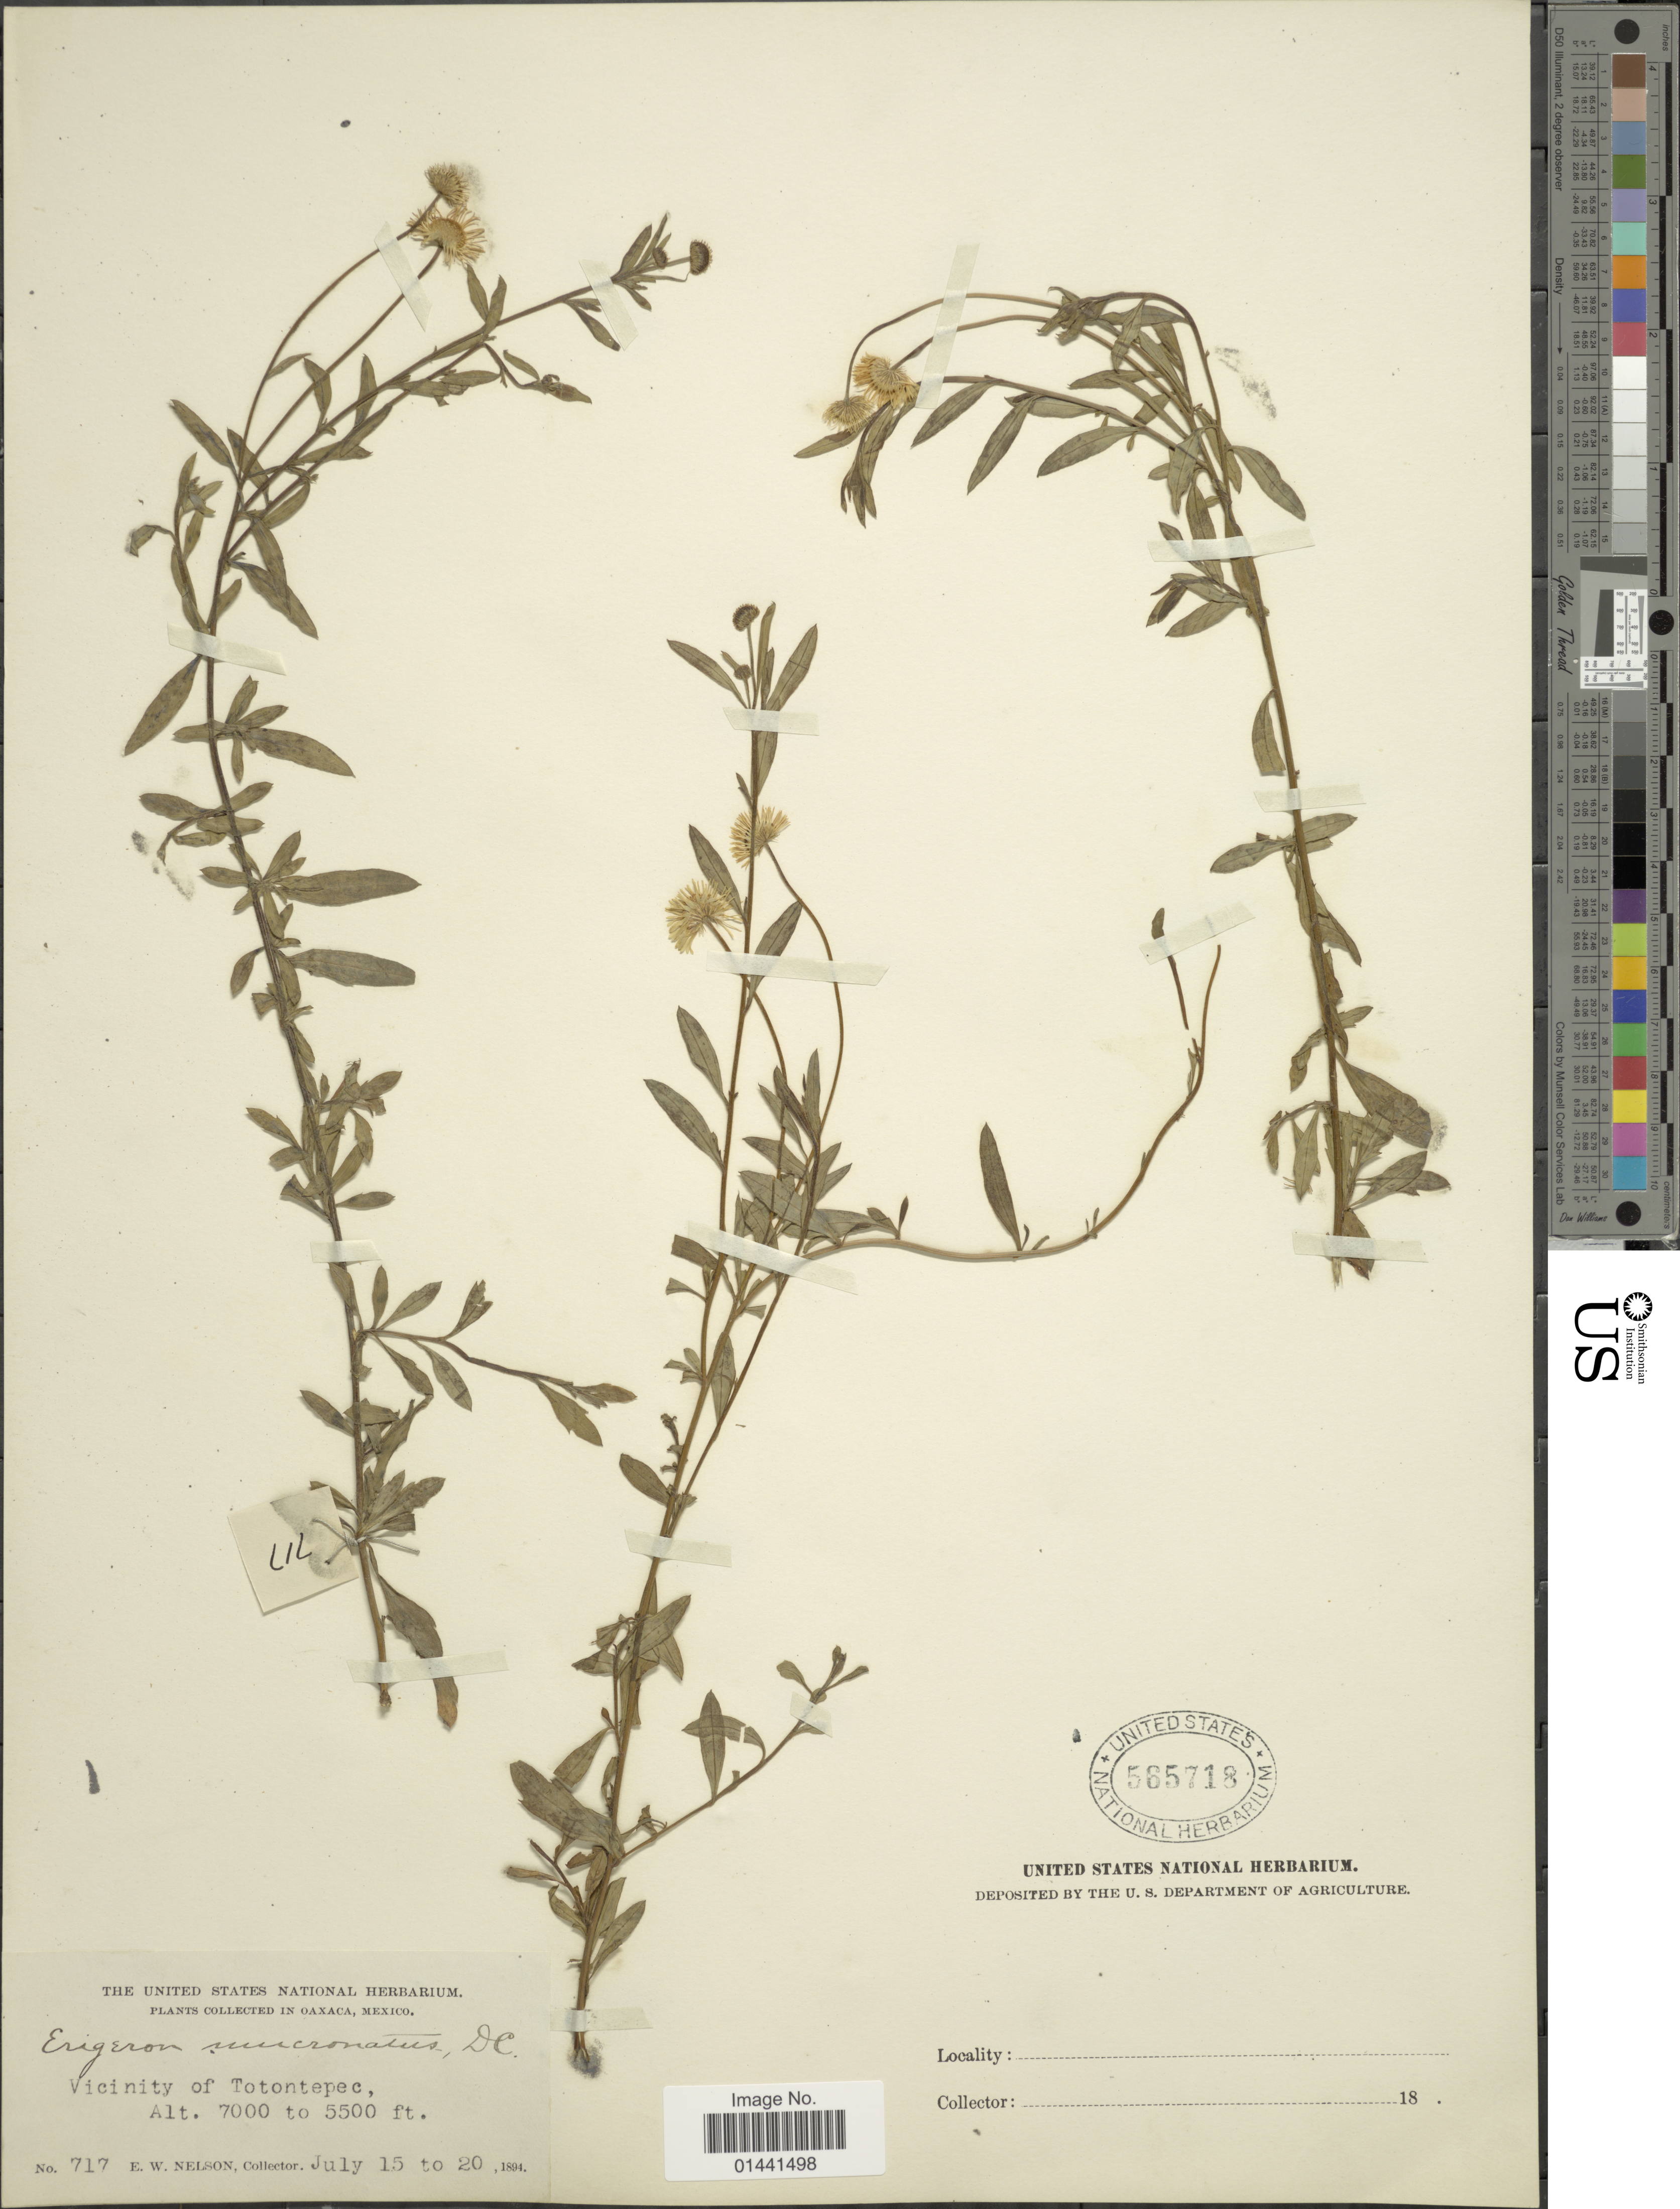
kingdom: Plantae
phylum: Tracheophyta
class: Magnoliopsida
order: Asterales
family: Asteraceae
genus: Erigeron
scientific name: Erigeron karvinskianus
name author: DC.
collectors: E. W. Nelson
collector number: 717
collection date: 1894-07-15/1894-07-20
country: Mexico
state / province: Oaxaca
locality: Vicinity of Totontepec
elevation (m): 1676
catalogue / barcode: US 565718